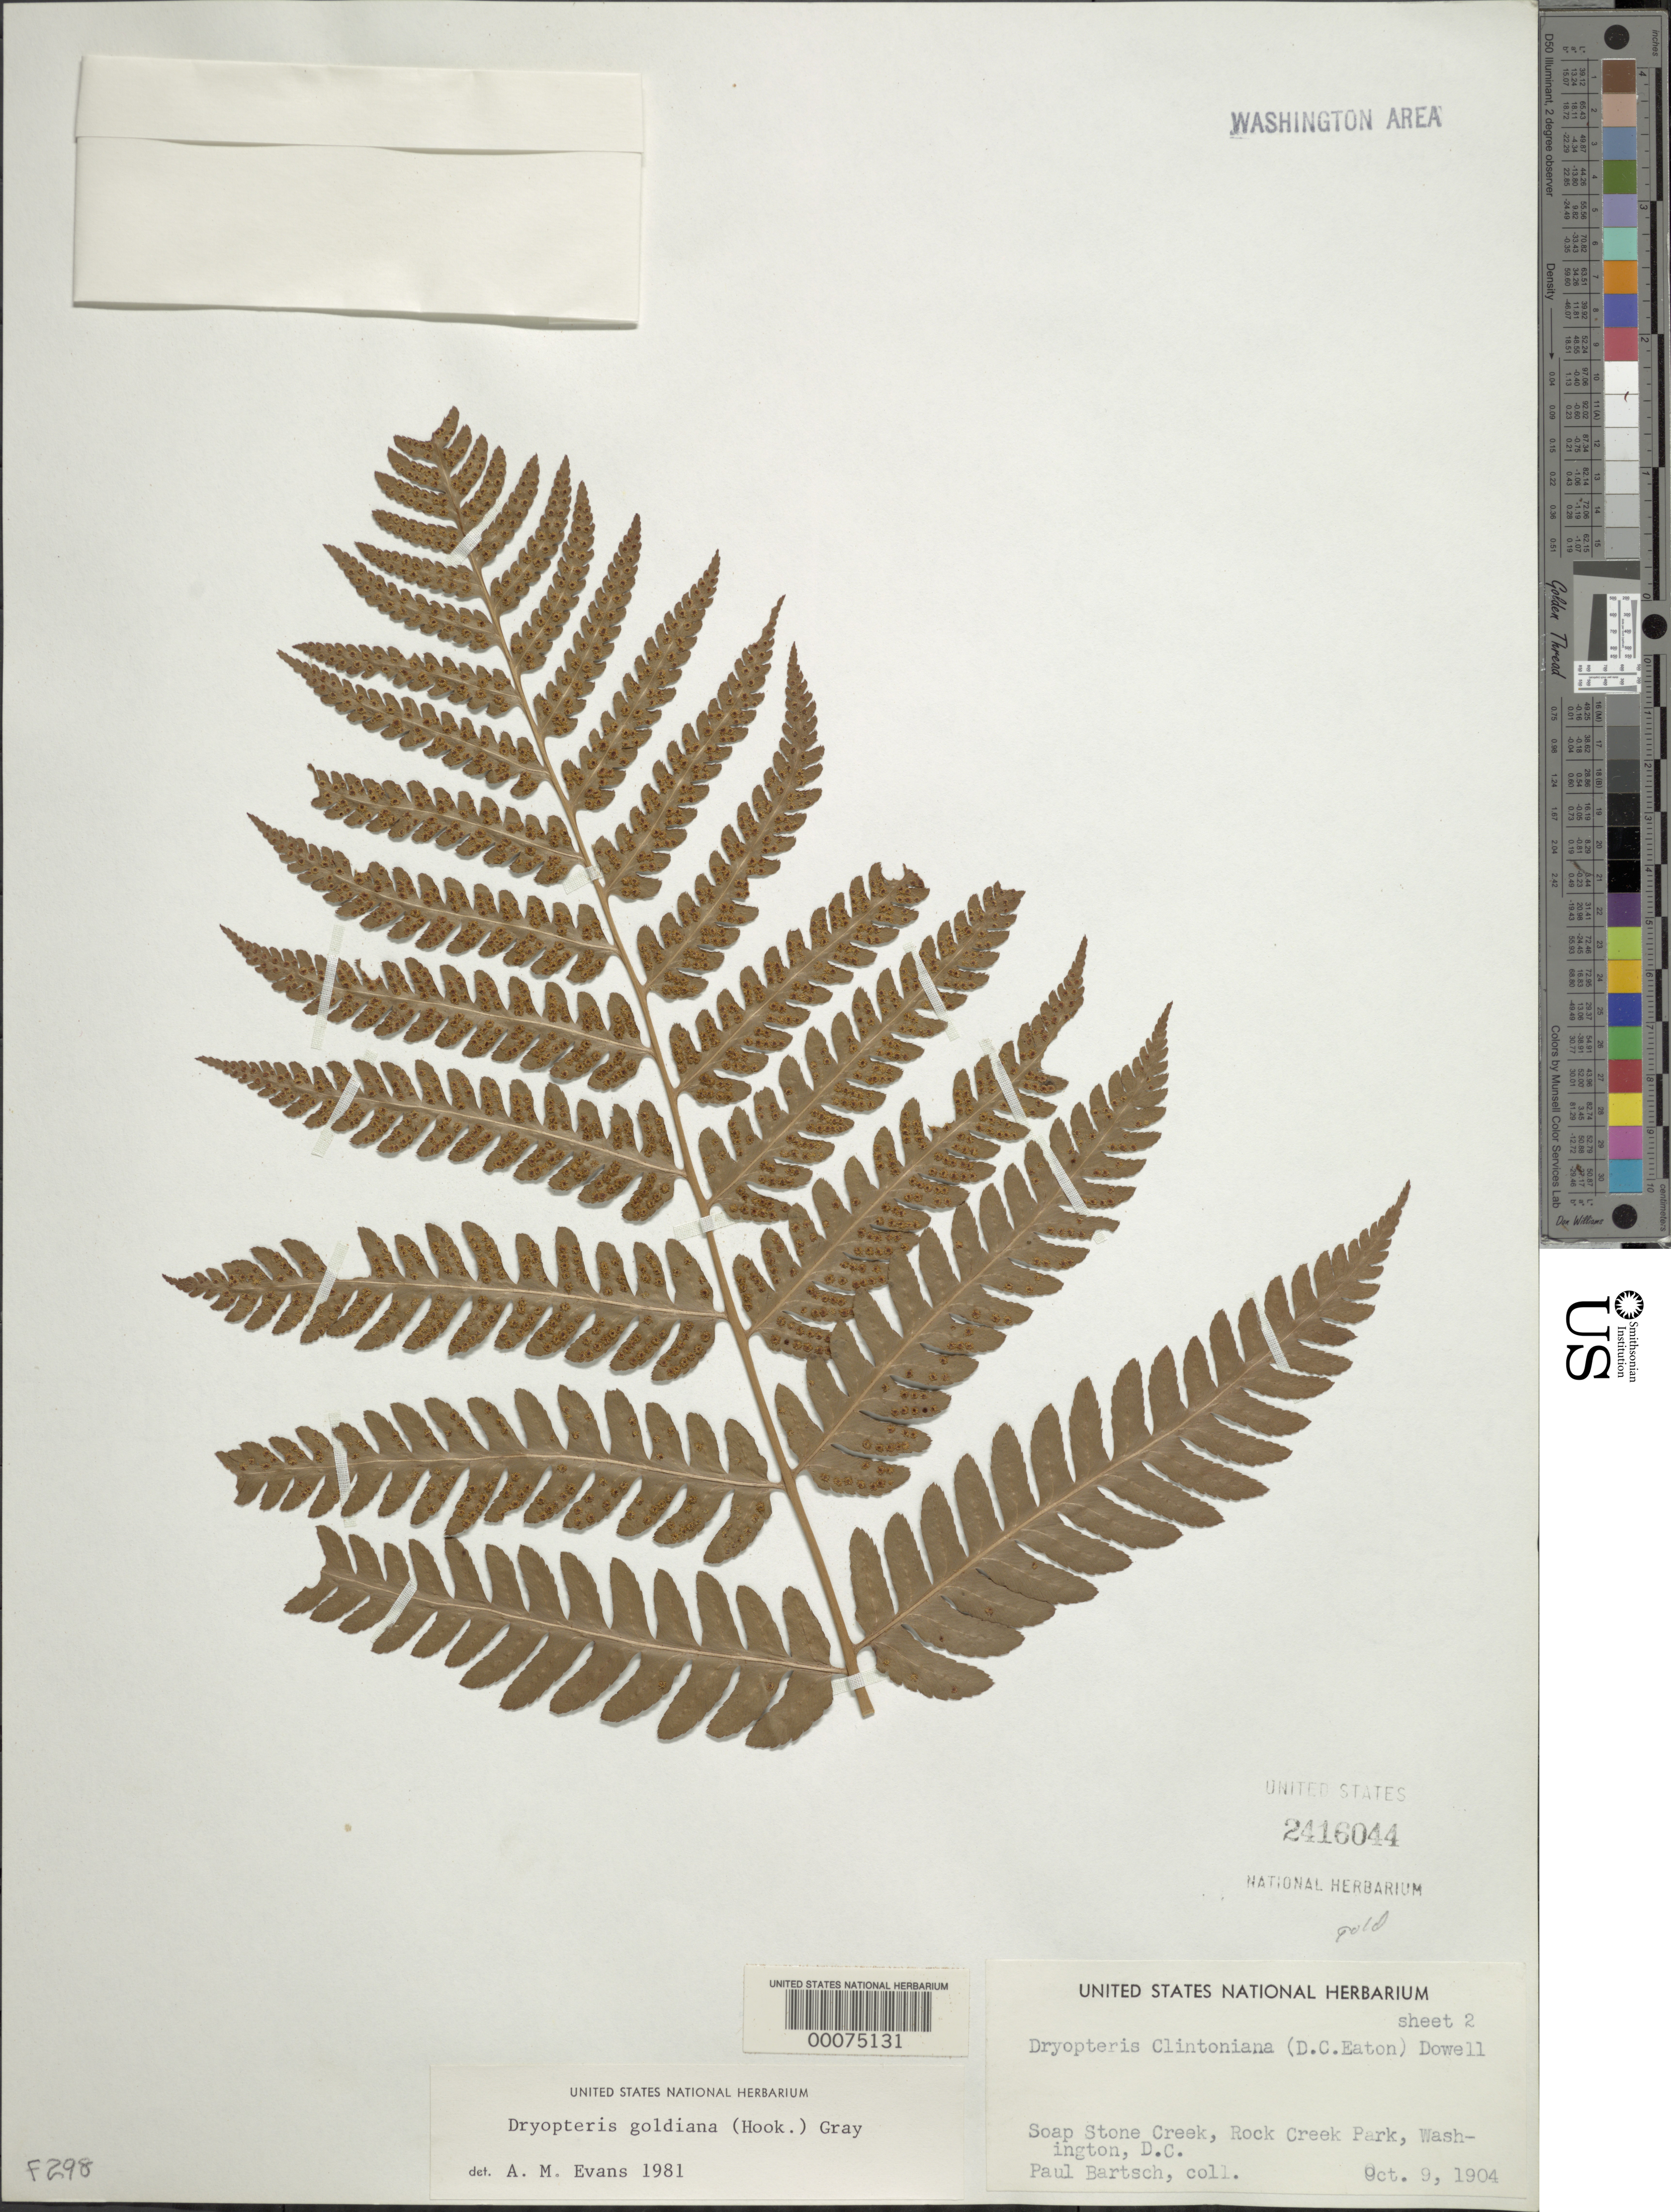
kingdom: Plantae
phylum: Tracheophyta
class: Polypodiopsida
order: Polypodiales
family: Dryopteridaceae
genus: Dryopteris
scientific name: Dryopteris goldiana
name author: (Hook. ex Goldie) A. Gray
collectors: P. Bartsch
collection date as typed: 09 Oct 1904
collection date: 1904-10-09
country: United States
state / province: District of Columbia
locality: Soapstone Creek Rock Creek Park and Vicinity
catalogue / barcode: US 2416044